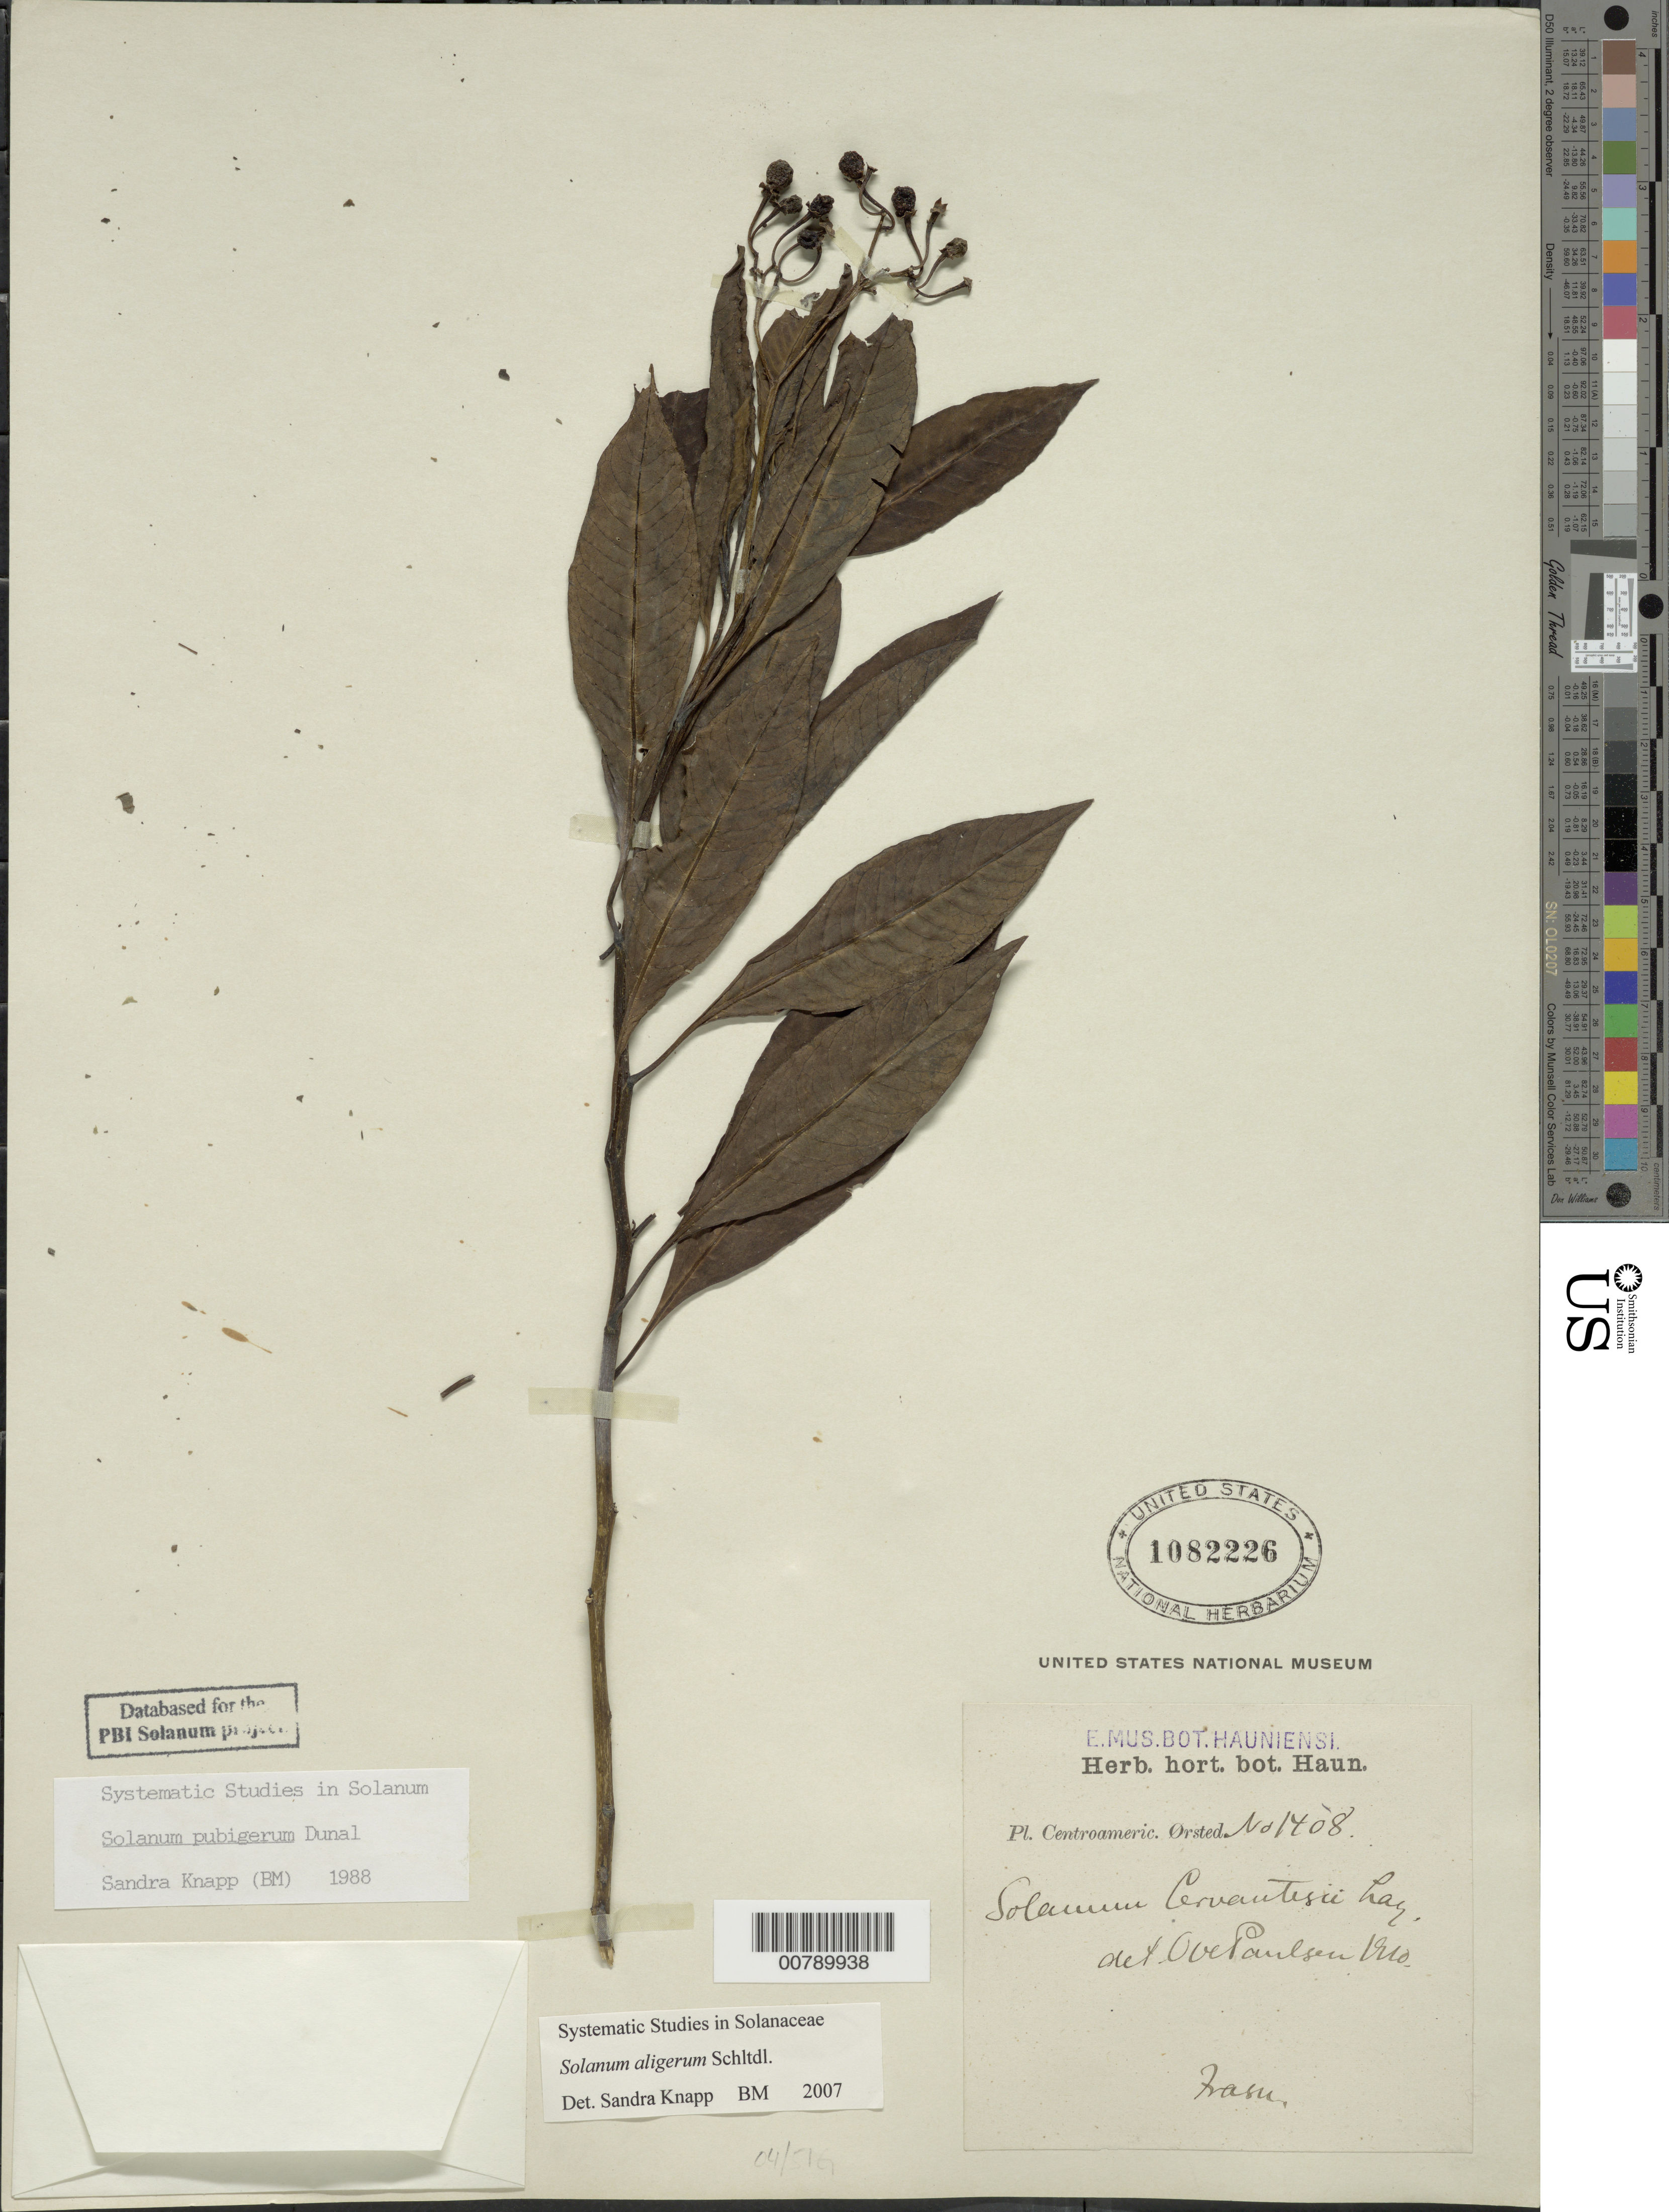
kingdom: Plantae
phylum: Tracheophyta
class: Magnoliopsida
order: Solanales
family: Solanaceae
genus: Solanum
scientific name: Solanum aligerum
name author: Schltdl.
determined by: Knapp, S. D.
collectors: A. S. Oersted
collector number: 1408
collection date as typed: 1910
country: Costa Rica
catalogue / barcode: US 1082226